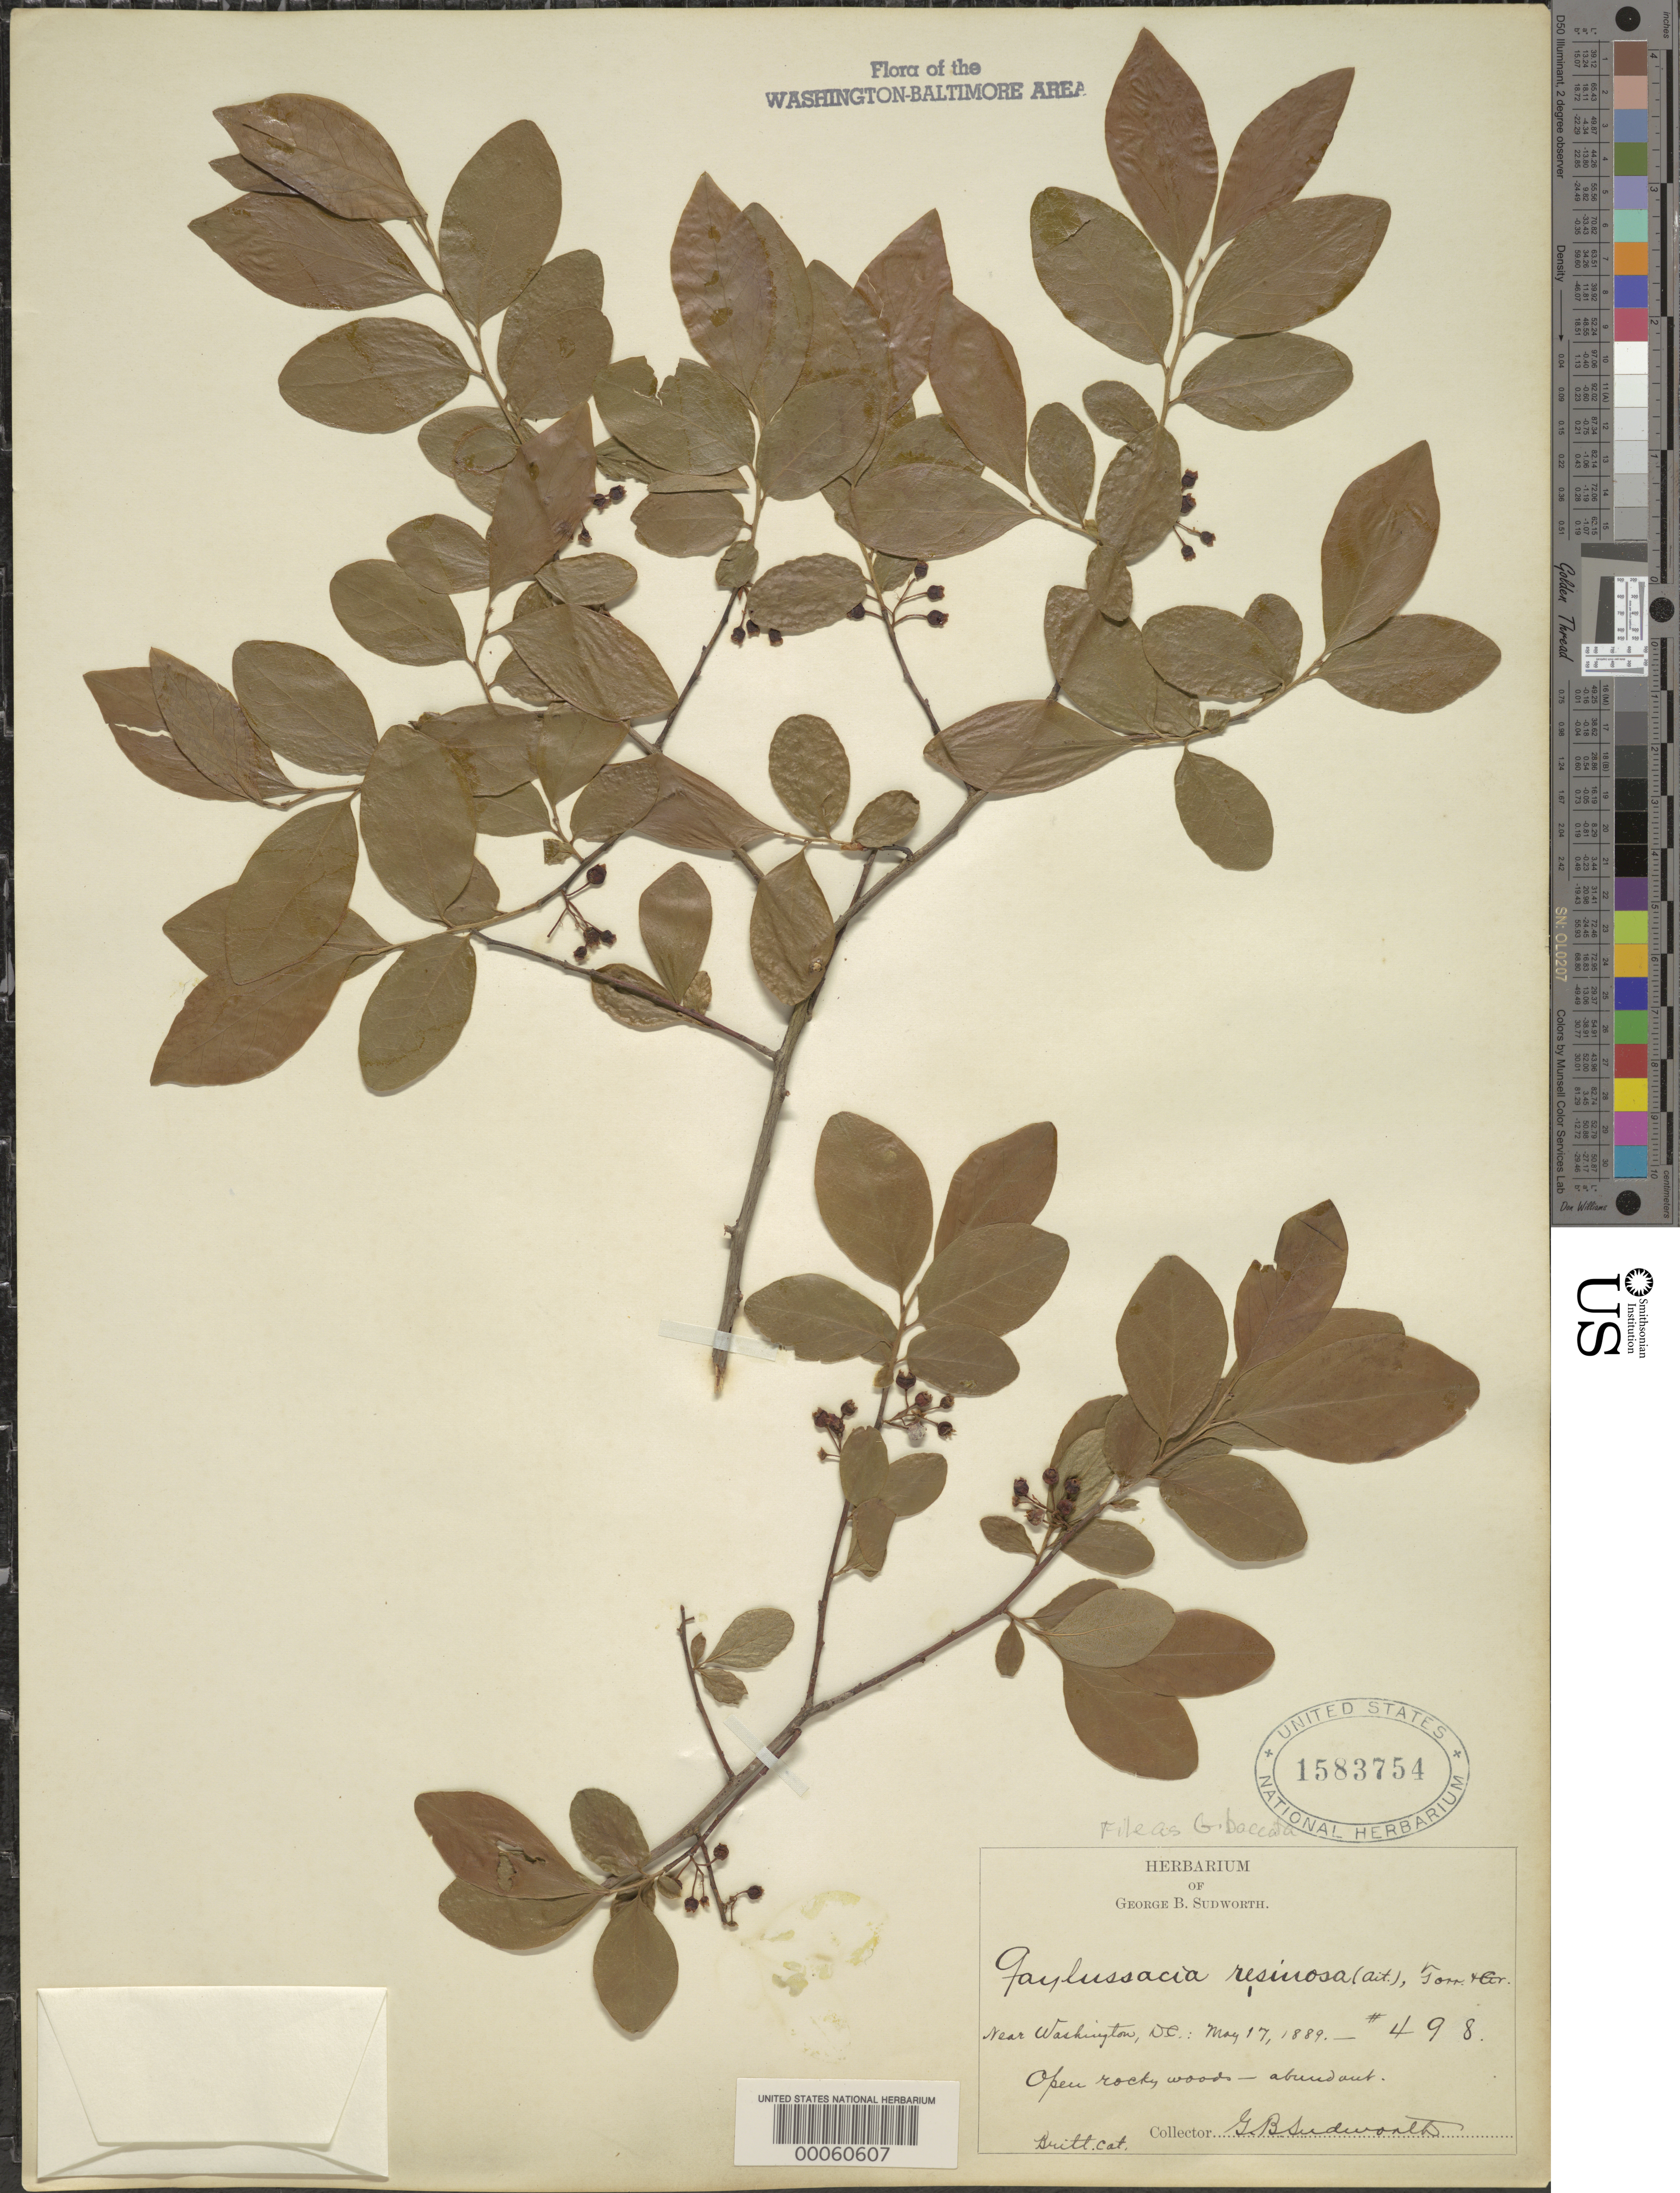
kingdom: Plantae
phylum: Tracheophyta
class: Magnoliopsida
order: Ericales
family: Ericaceae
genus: Gaylussacia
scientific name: Gaylussacia baccata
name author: (Wangenh.) K. Koch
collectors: G. B. Sudworth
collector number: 498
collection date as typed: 17 May 1889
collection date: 1889-05-17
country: United States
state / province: District of Columbia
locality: Near Washington DC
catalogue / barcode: US 1583754